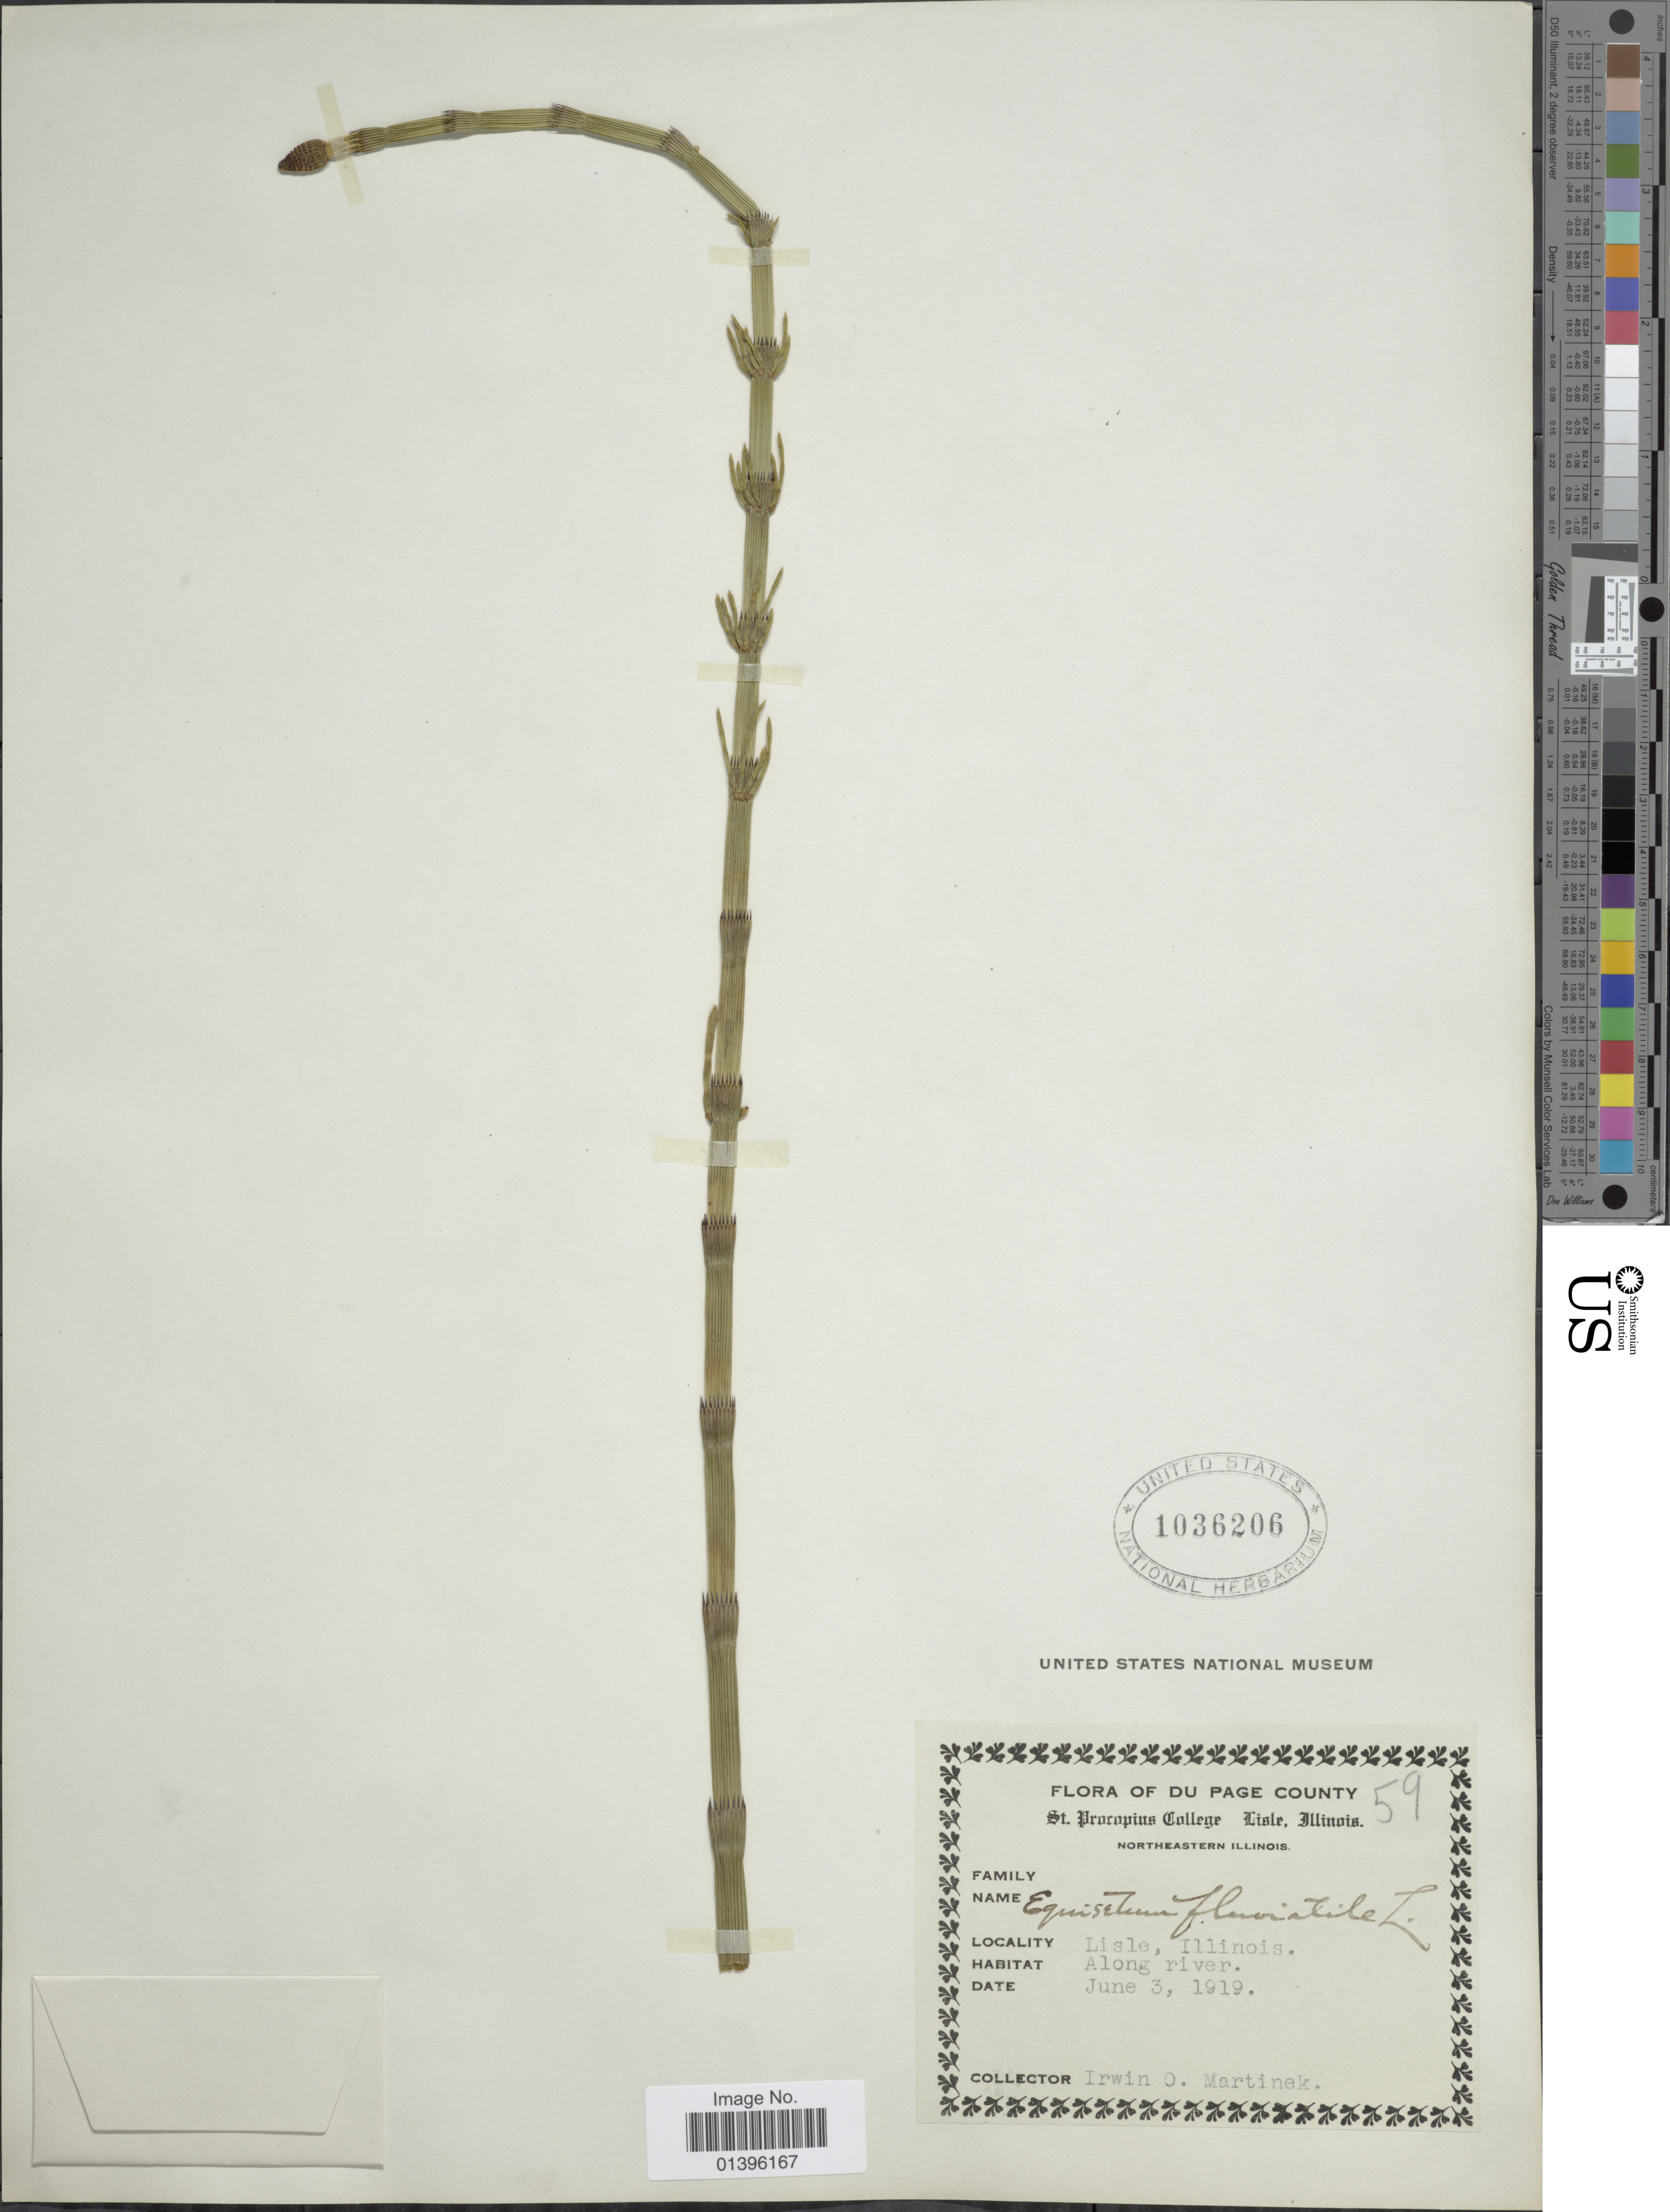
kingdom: Plantae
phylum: Tracheophyta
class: Polypodiopsida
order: Equisetales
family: Equisetaceae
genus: Equisetum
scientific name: Equisetum fluviatile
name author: L.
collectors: I. Martinek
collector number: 59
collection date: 1919-06-03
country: United States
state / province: Illinois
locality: Flora of du Page County. St. Proropins College, Lisle, Illinois. Northeastern Illinois.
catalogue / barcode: US 1036206